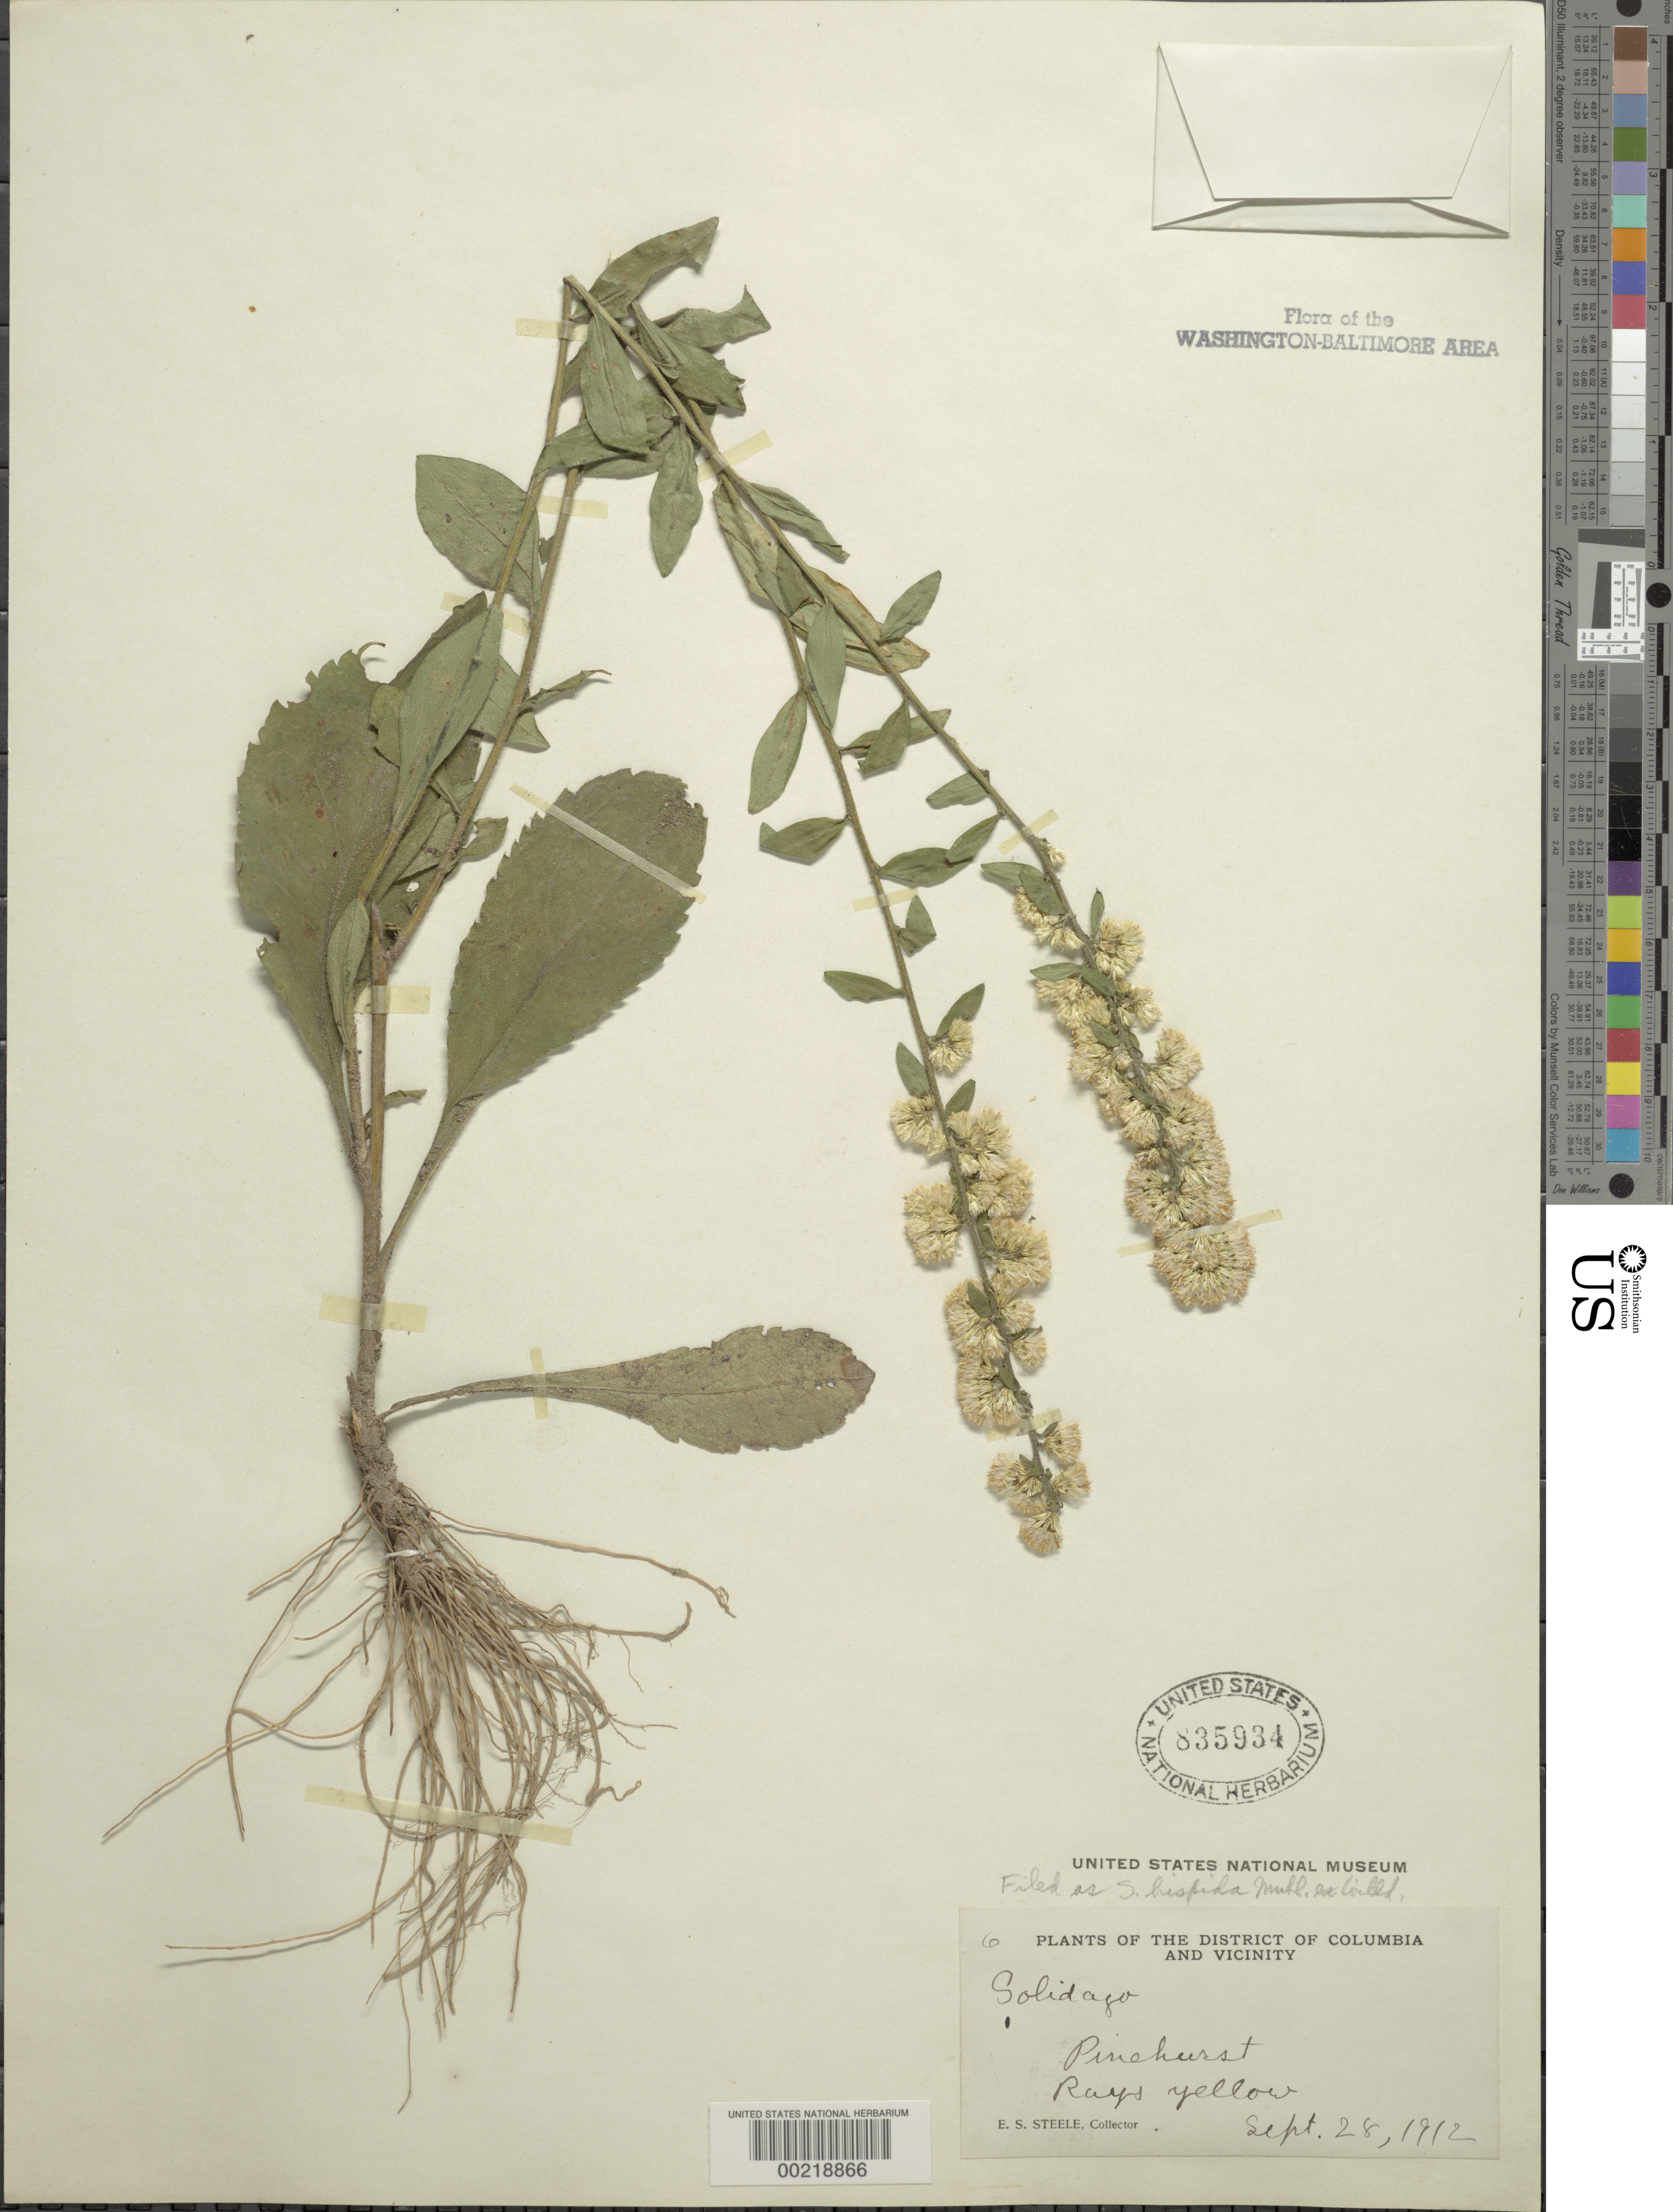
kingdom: Plantae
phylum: Tracheophyta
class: Magnoliopsida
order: Asterales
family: Asteraceae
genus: Solidago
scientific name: Solidago hispida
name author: Muhl. ex Willd.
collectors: E. Steele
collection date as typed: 28 Sep 1912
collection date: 1912-09-28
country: United States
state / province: District of Columbia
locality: Pinehurst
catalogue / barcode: US 835934